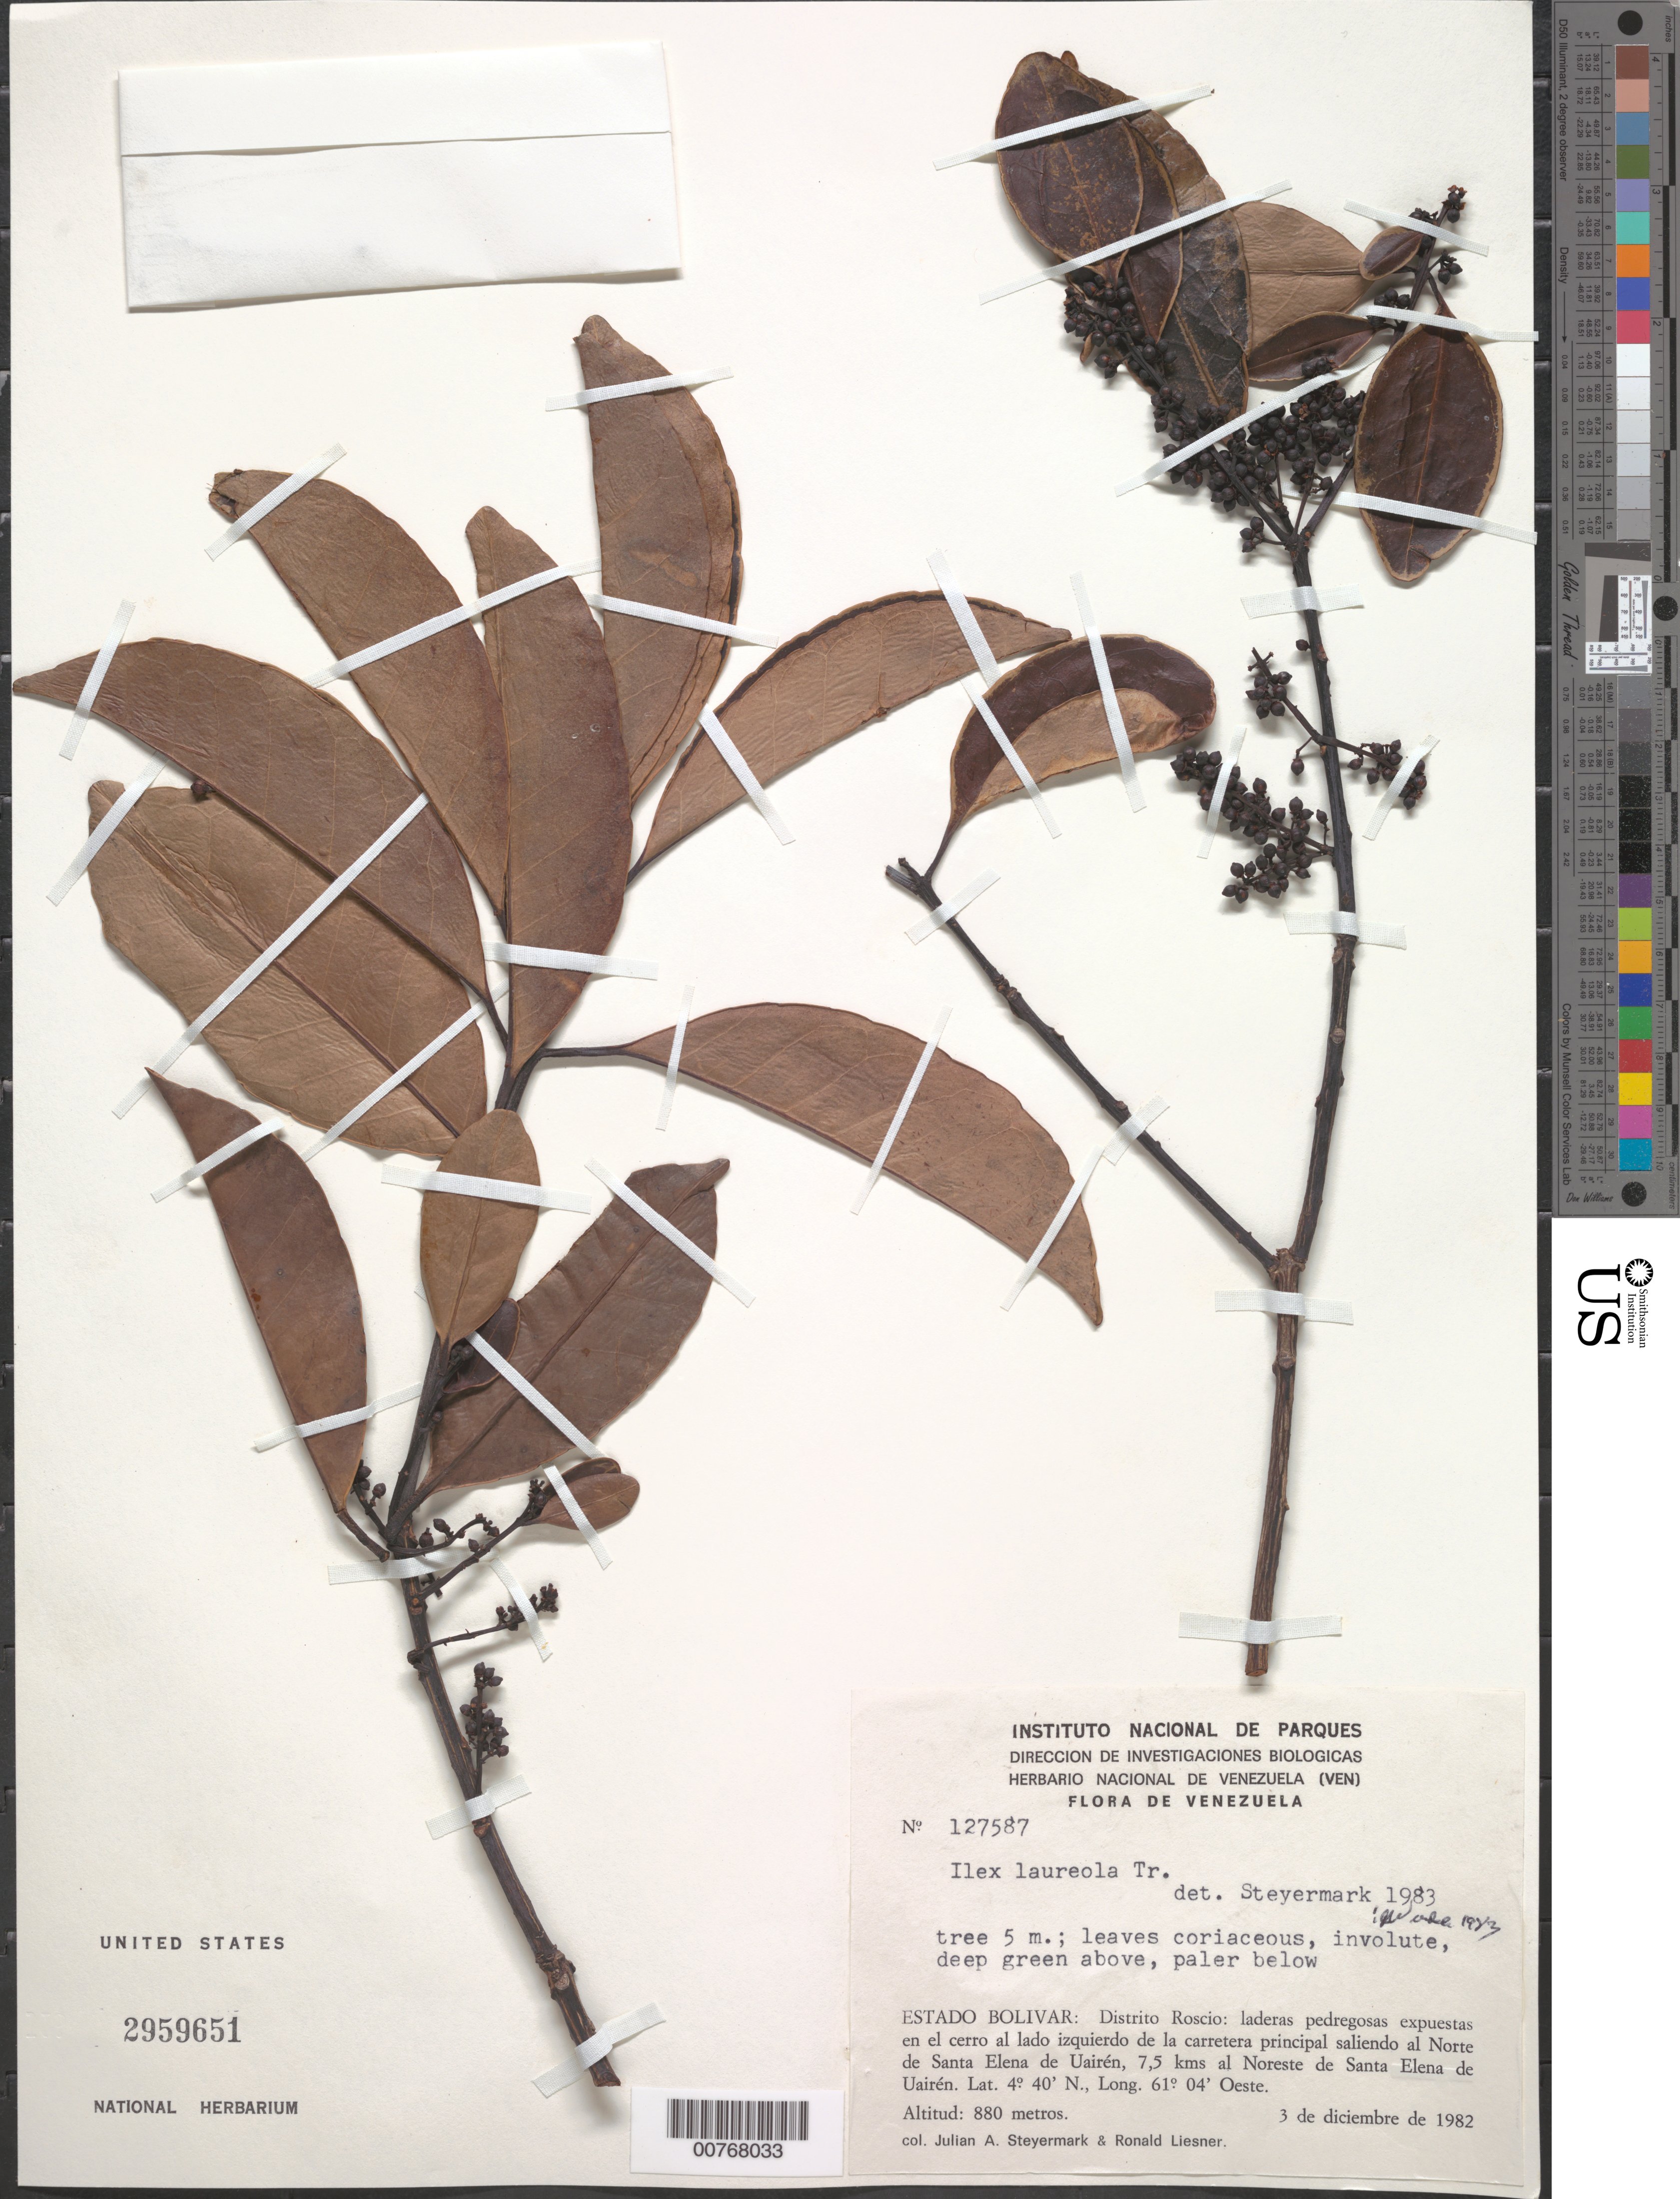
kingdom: Plantae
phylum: Tracheophyta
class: Magnoliopsida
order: Aquifoliales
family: Aquifoliaceae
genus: Ilex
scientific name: Ilex laureola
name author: Triana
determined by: Wurdack, John J., (US), US (UNITED STATES)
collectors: J. Steyermark & R. L. Liesner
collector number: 127587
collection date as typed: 3-Dec-82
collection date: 1982-12-03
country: Venezuela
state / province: Bolívar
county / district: Roscio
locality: Santa Elena de Uairén, izquierdo de la carretera principal saliendo al Norte, 7.5 km al NE de Santa Elena de Uairén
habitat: Laderas pedregosas expuestas en el cerro al lado... (rocky hillside of left side the hill facing the main road N to Santa Elena de Uairén)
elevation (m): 880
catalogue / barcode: US 2959651